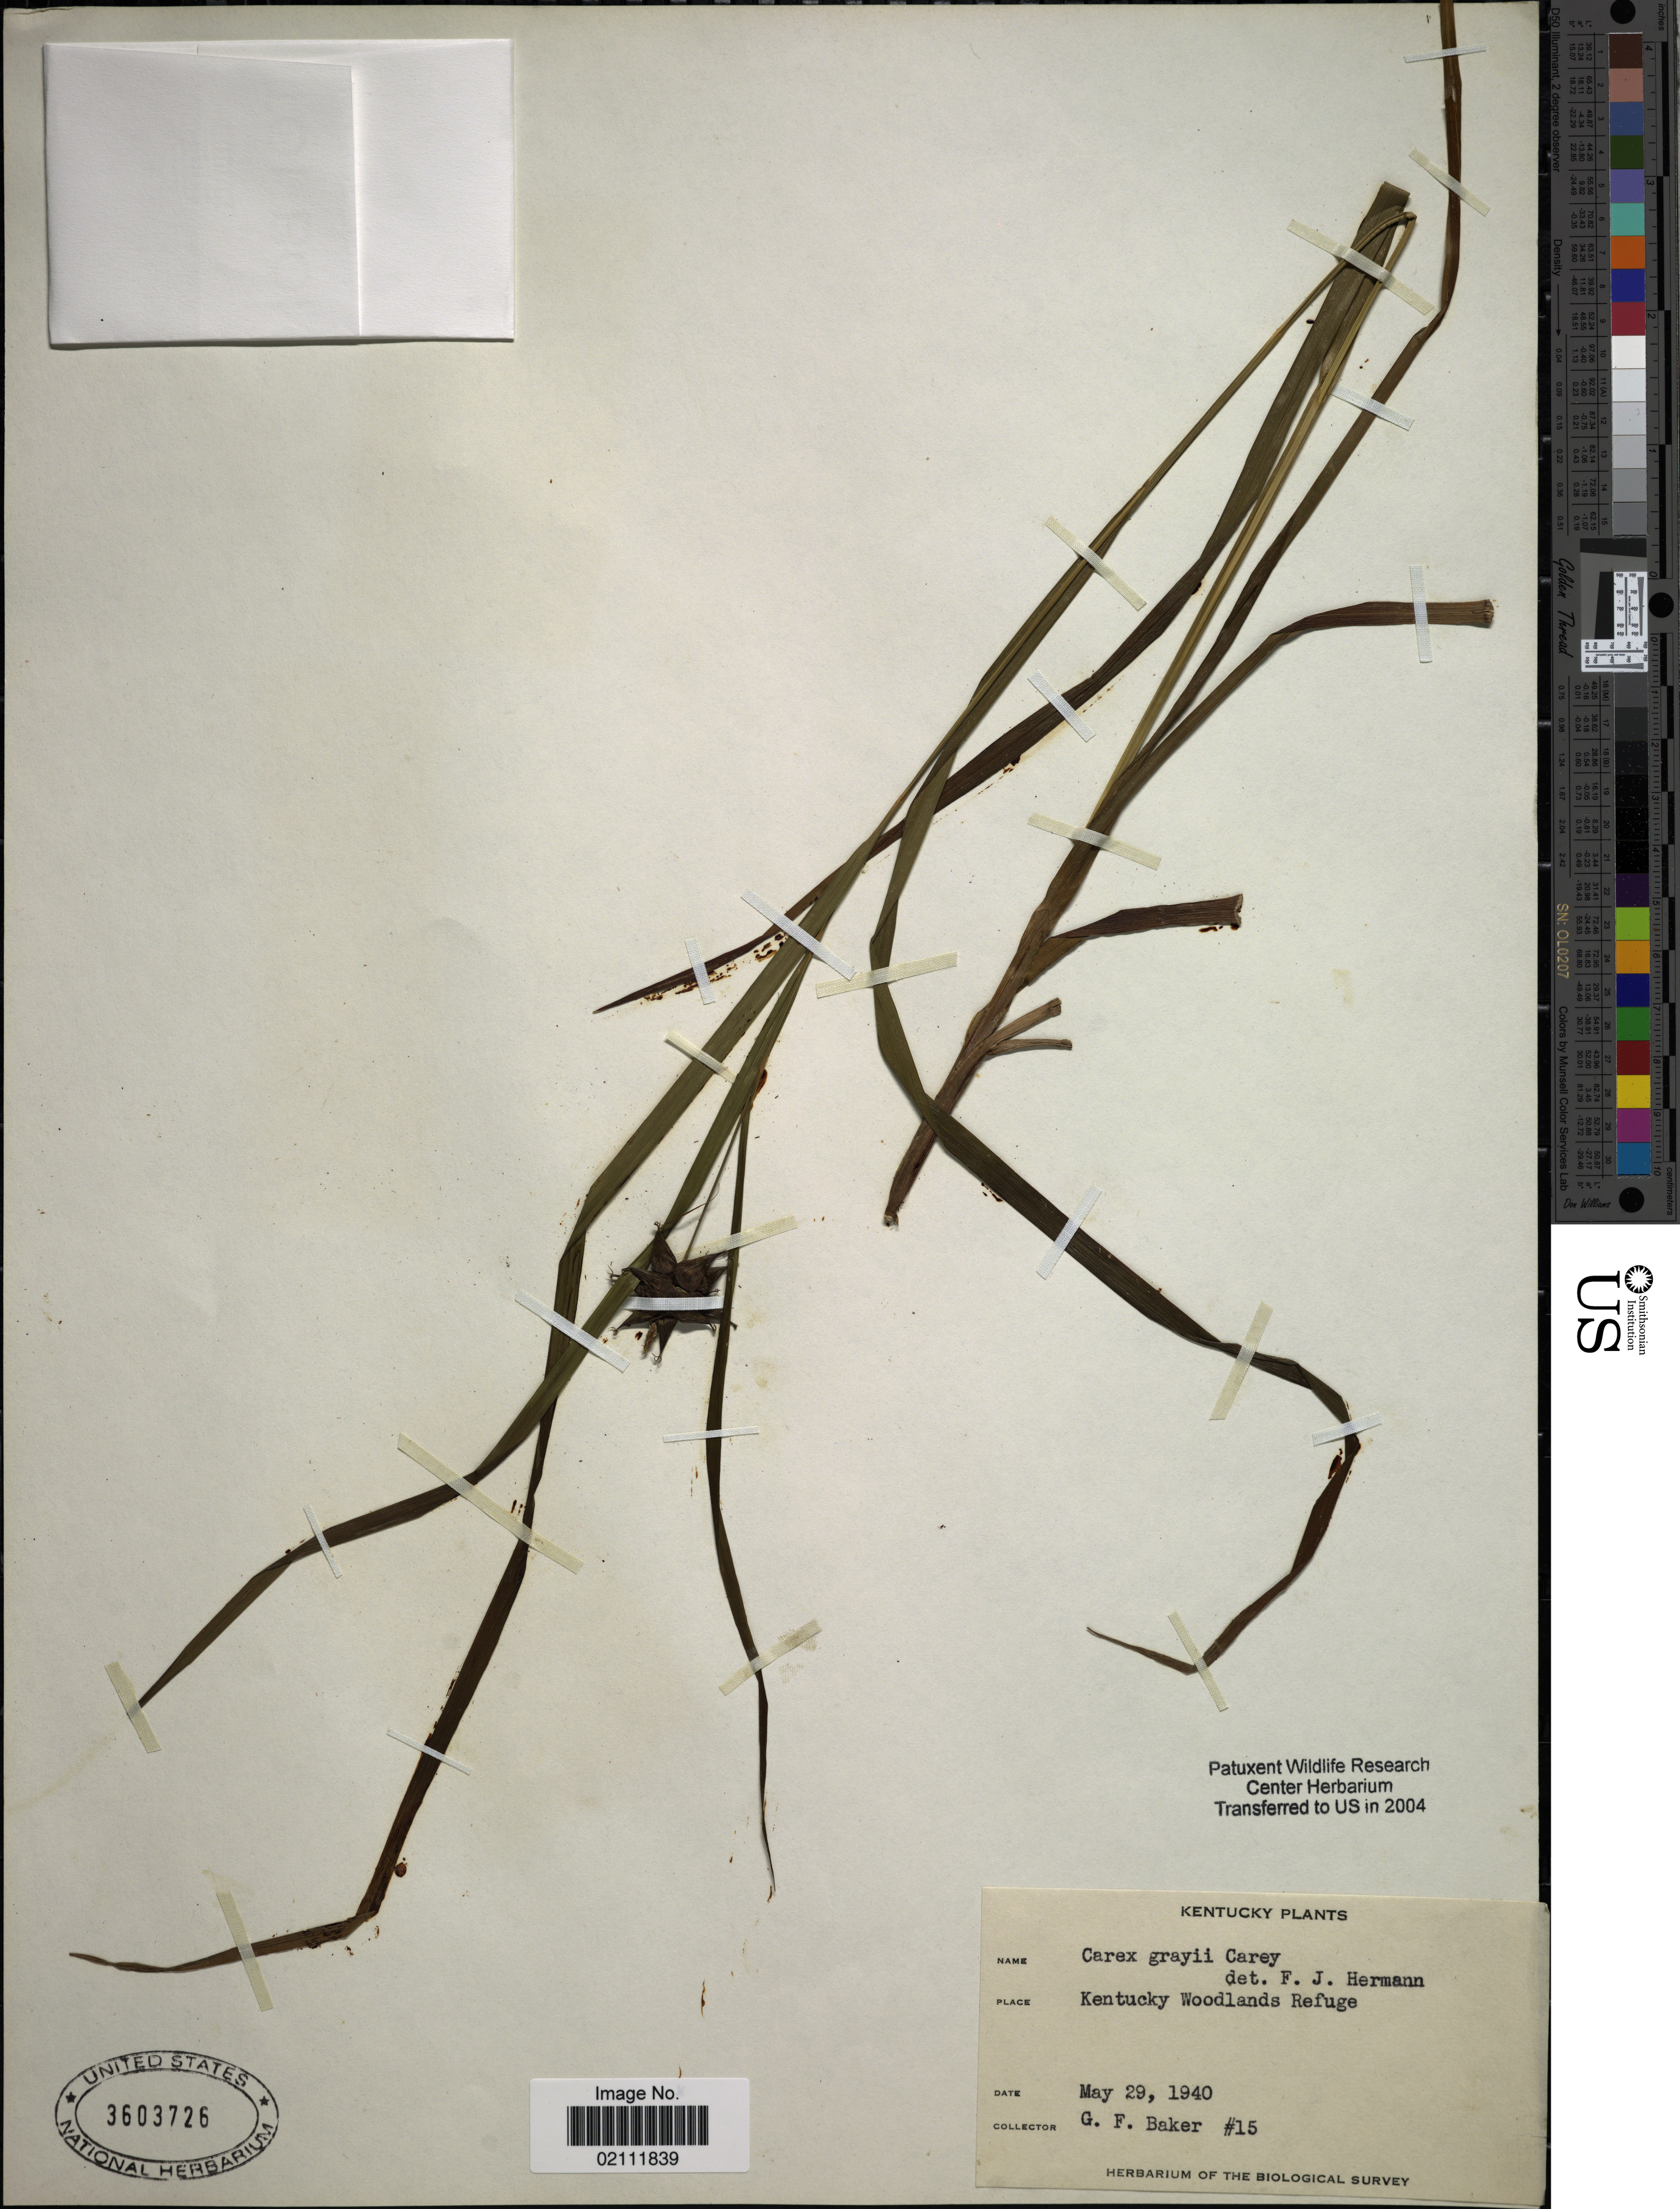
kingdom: Plantae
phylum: Tracheophyta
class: Liliopsida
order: Poales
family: Cyperaceae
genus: Carex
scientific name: Carex grayi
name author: J. Carey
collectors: G. Baker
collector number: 15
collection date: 1940-05-29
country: United States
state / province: Kentucky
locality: Kentucky Woodlands Refuge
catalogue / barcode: US 3603726